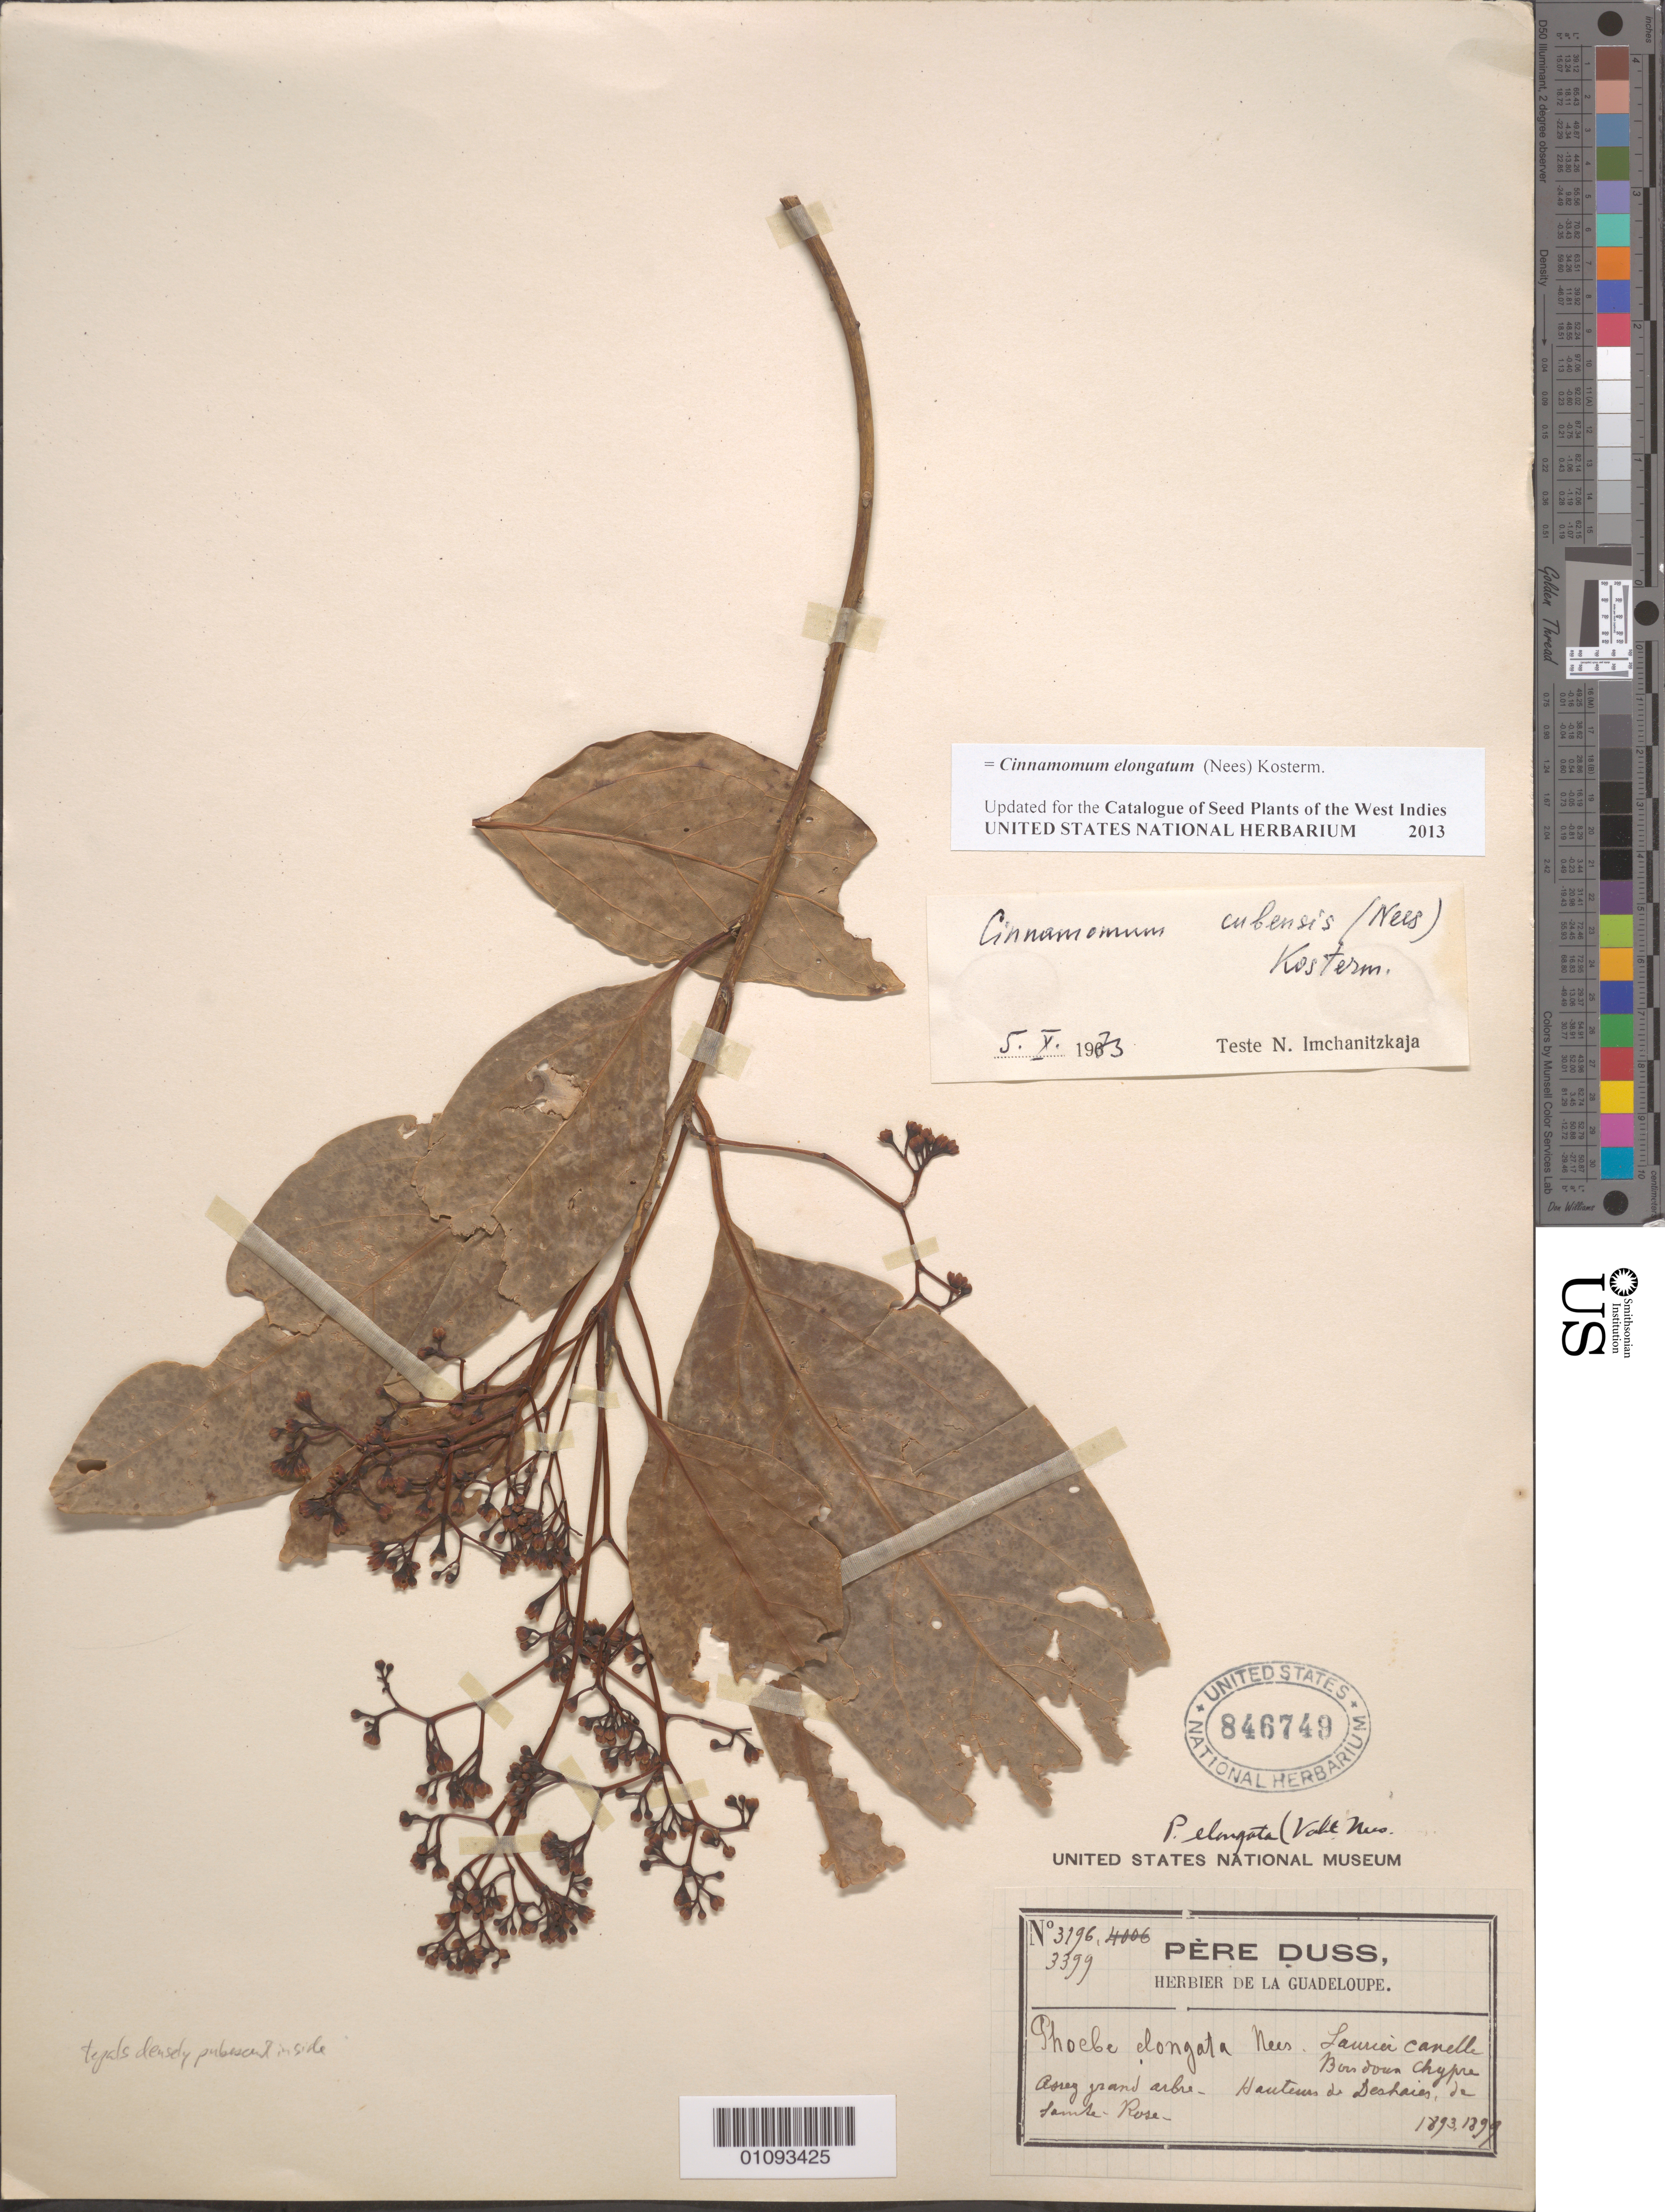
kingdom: Plantae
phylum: Tracheophyta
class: Magnoliopsida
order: Laurales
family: Lauraceae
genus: Cinnamomum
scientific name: Cinnamomum elongatum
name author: (Nees) Kosterm.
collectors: Père Duss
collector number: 3196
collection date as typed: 1893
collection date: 1893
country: Guadeloupe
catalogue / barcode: US 846749